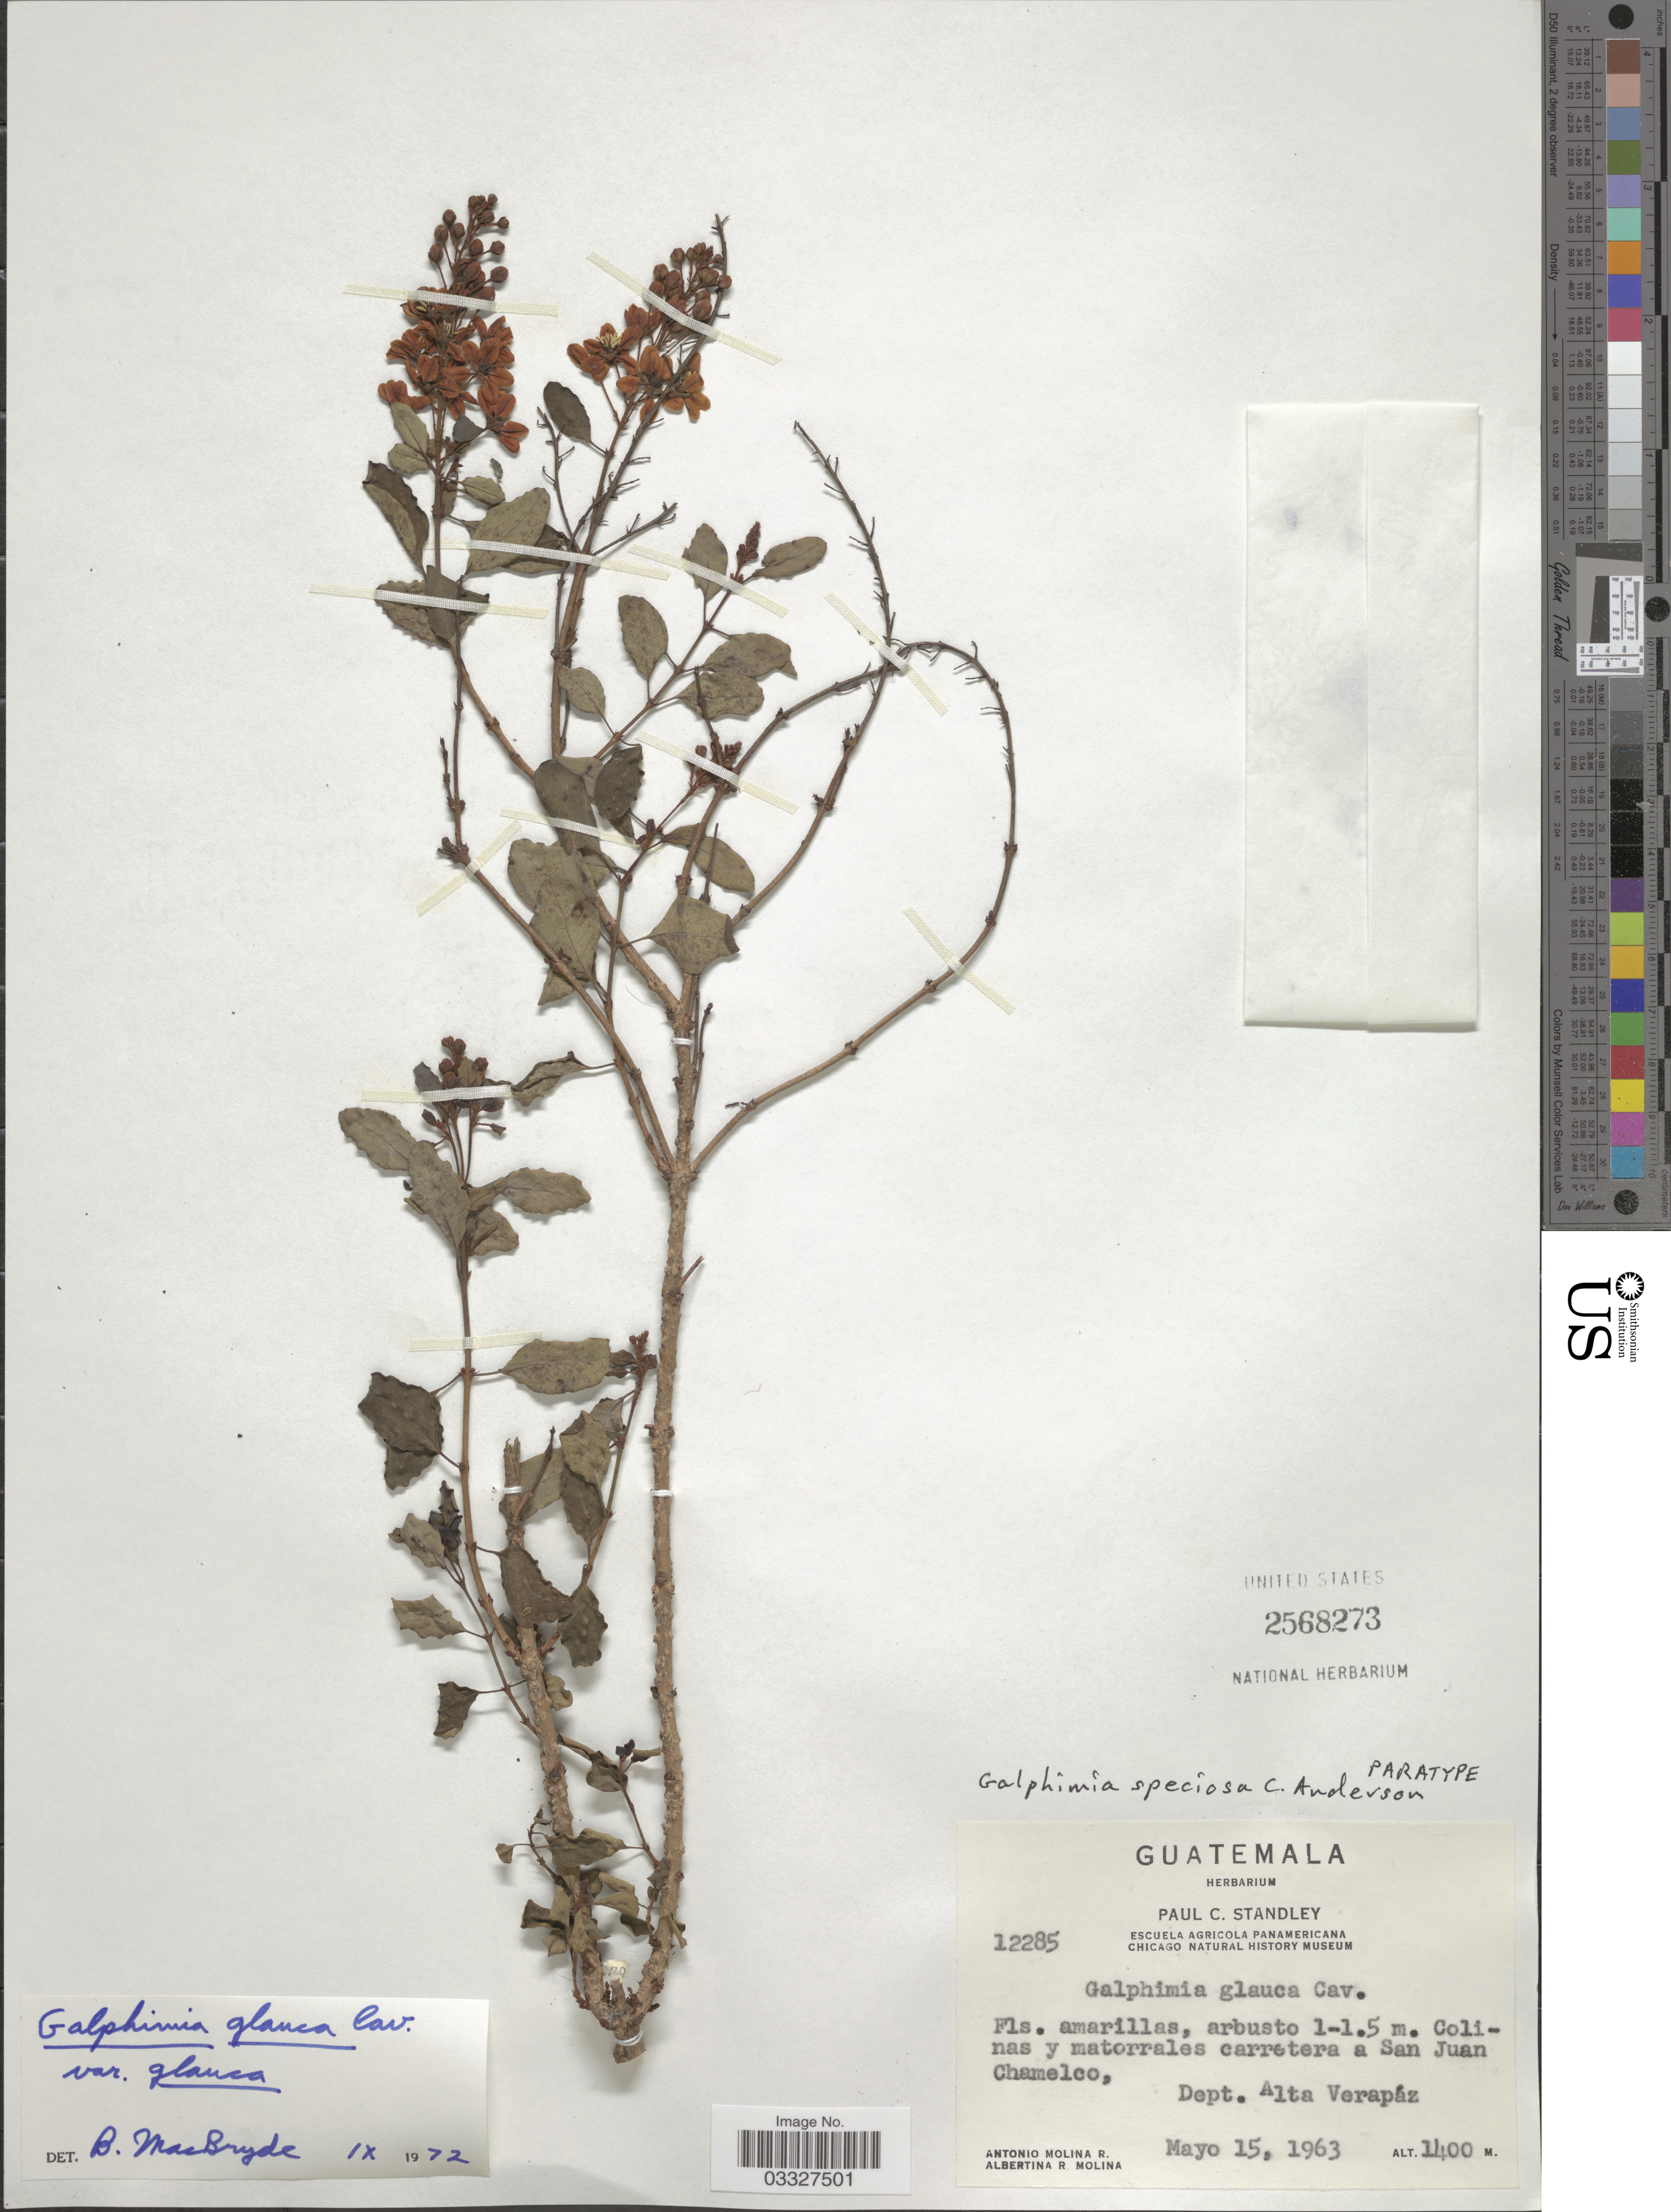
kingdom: Plantae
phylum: Tracheophyta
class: Magnoliopsida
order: Malpighiales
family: Malpighiaceae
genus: Galphimia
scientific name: Galphimia speciosa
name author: C.E. Anderson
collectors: A. Molina R. & A. R. Molina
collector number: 12285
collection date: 1963-05-15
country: Guatemala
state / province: Alta Verapaz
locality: Colinas y matorrales carretera a San Juan Chamelco, Dept. Alta Verapáz.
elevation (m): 1400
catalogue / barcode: US 2568273